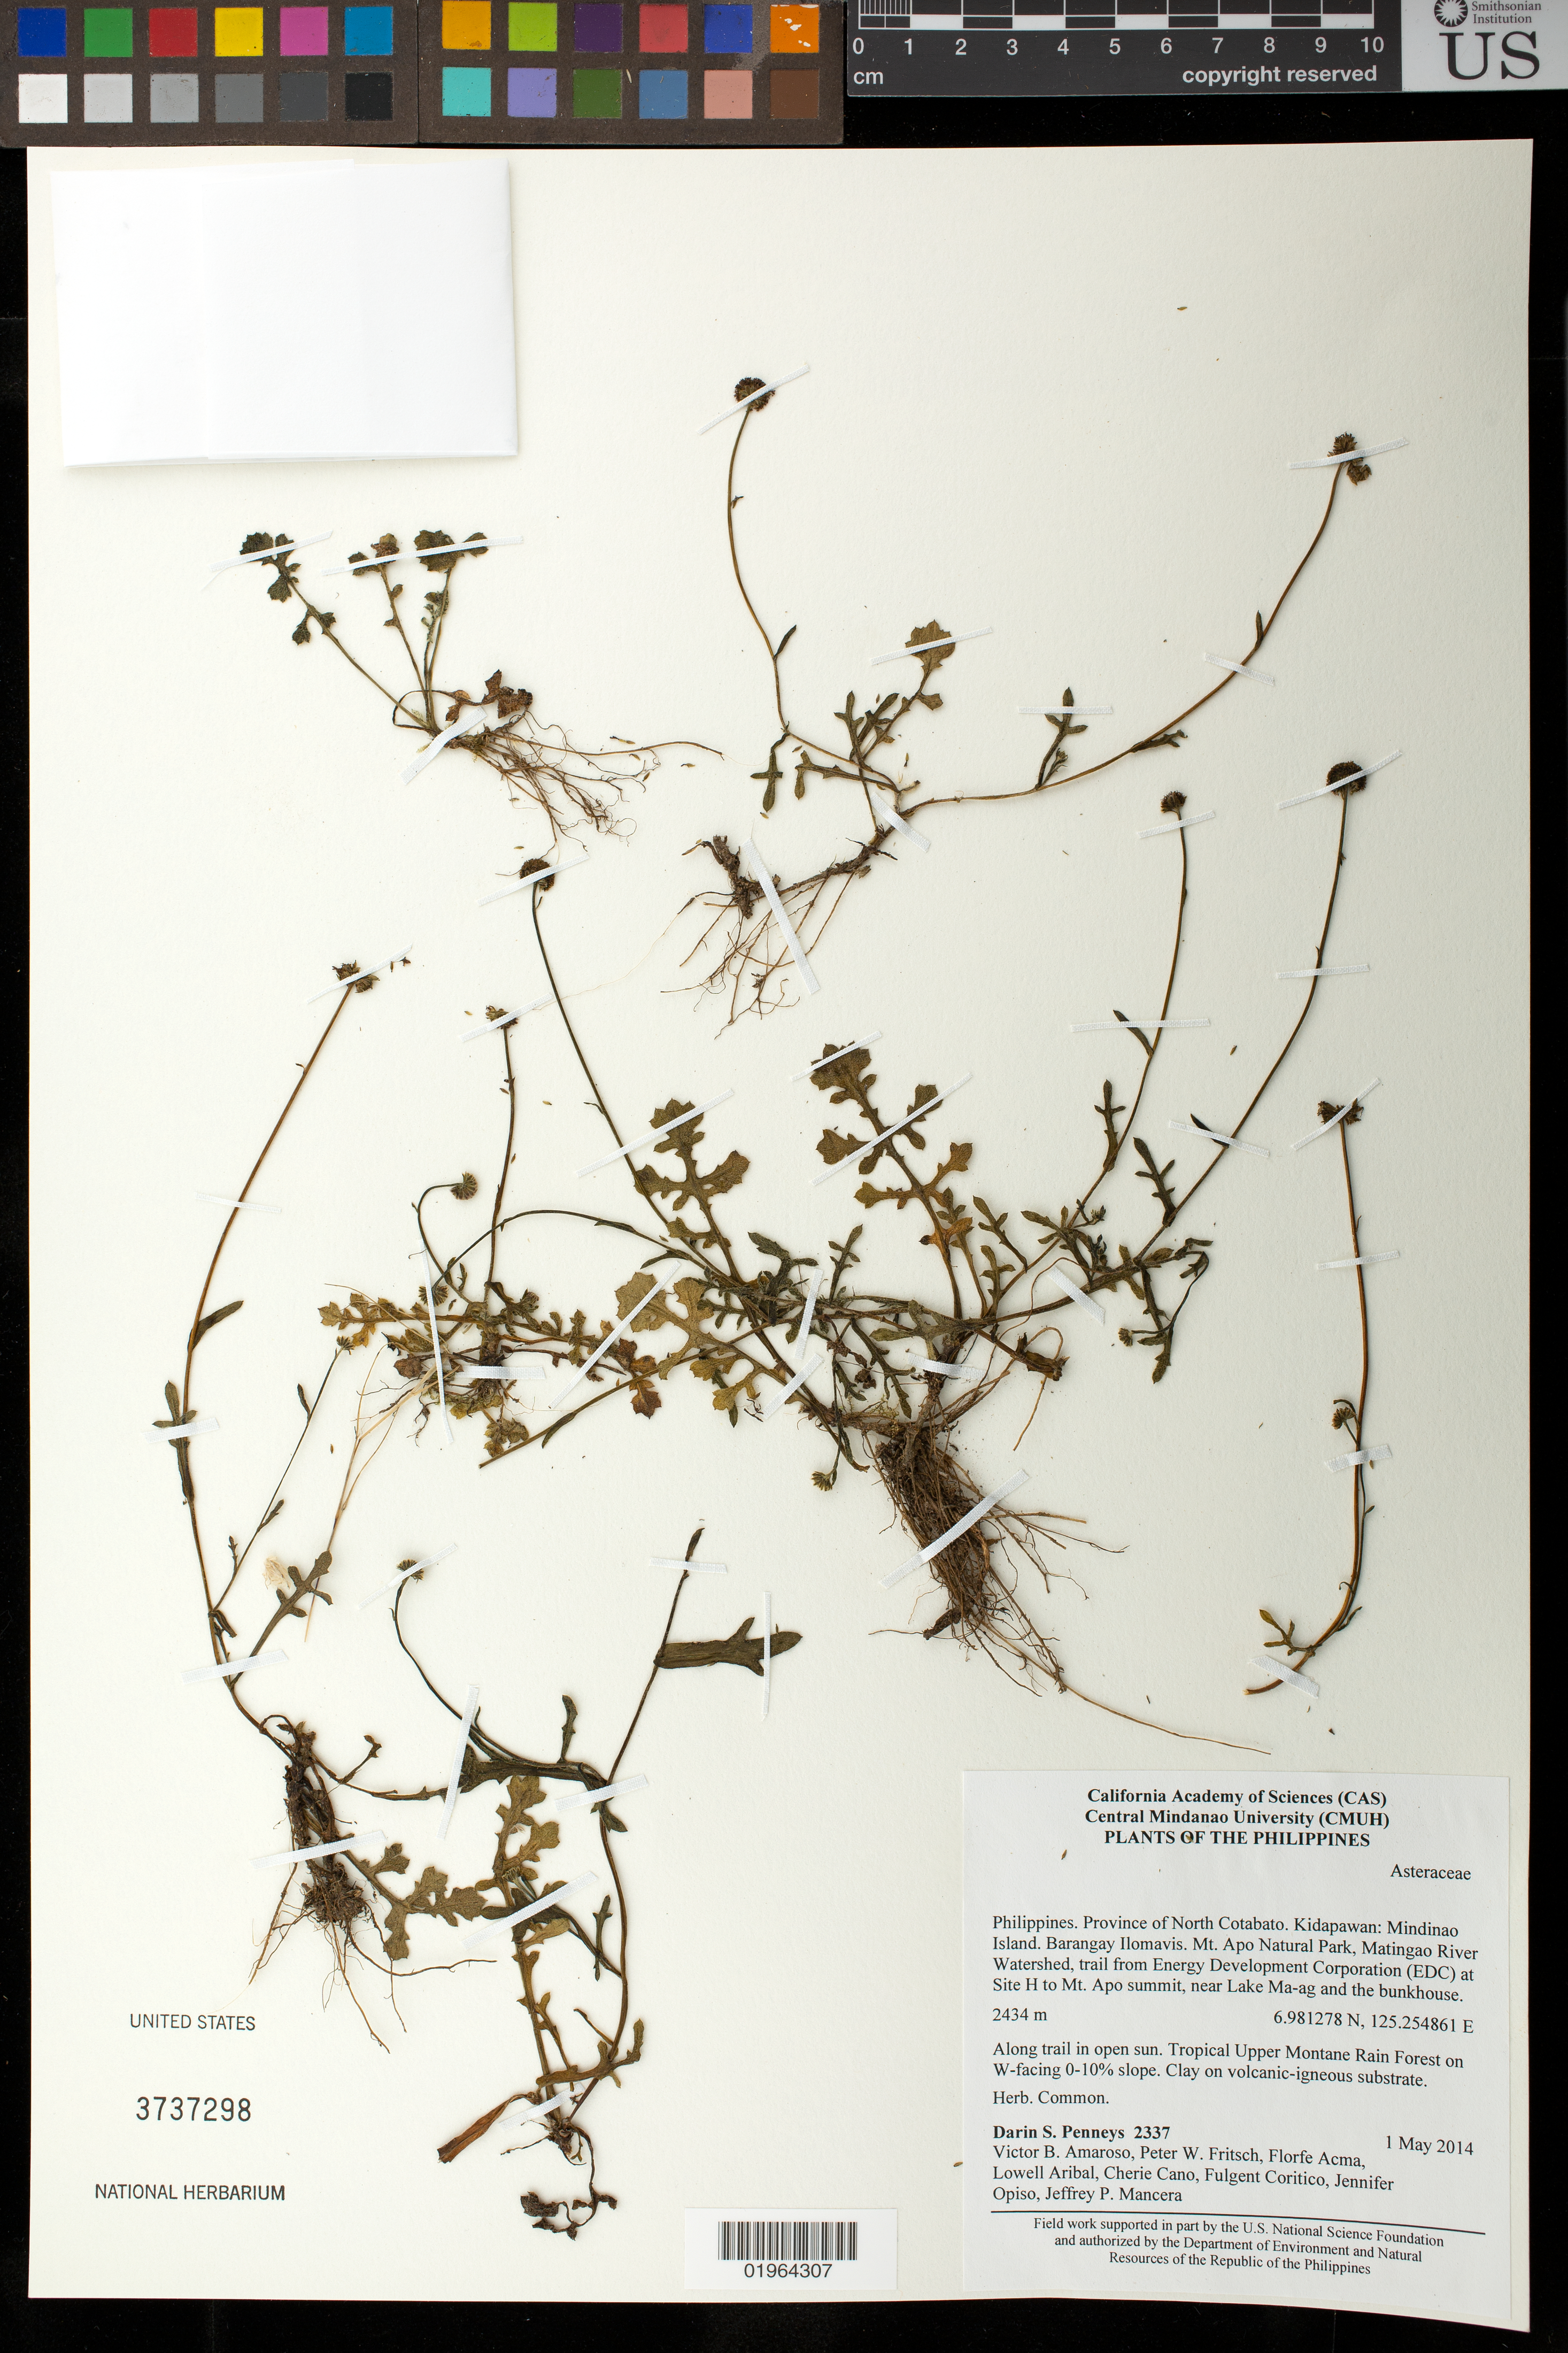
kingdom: Plantae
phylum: Tracheophyta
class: Magnoliopsida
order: Asterales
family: Asteraceae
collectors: D. S. Penneys, L. Aribal, V. Amoroso, P. W. Fritsch, F. Acma, J. Opiso, J. Mancera, C. Cano & F. Coritico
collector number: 2337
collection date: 2014-05-01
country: Philippines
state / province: Soccsksargen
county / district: Cotabato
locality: Mindinao Island. Barangay Ilomavis. Mt. Apo Natural Park, Matingao River Watershed, trail from Energy Development Corporation (EDC) at Site H to Mt. Apo summit, near Lake Ma-ag and the bunkhouse.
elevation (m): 2434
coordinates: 6.981278 N, 125.254861 E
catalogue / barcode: US 3737298